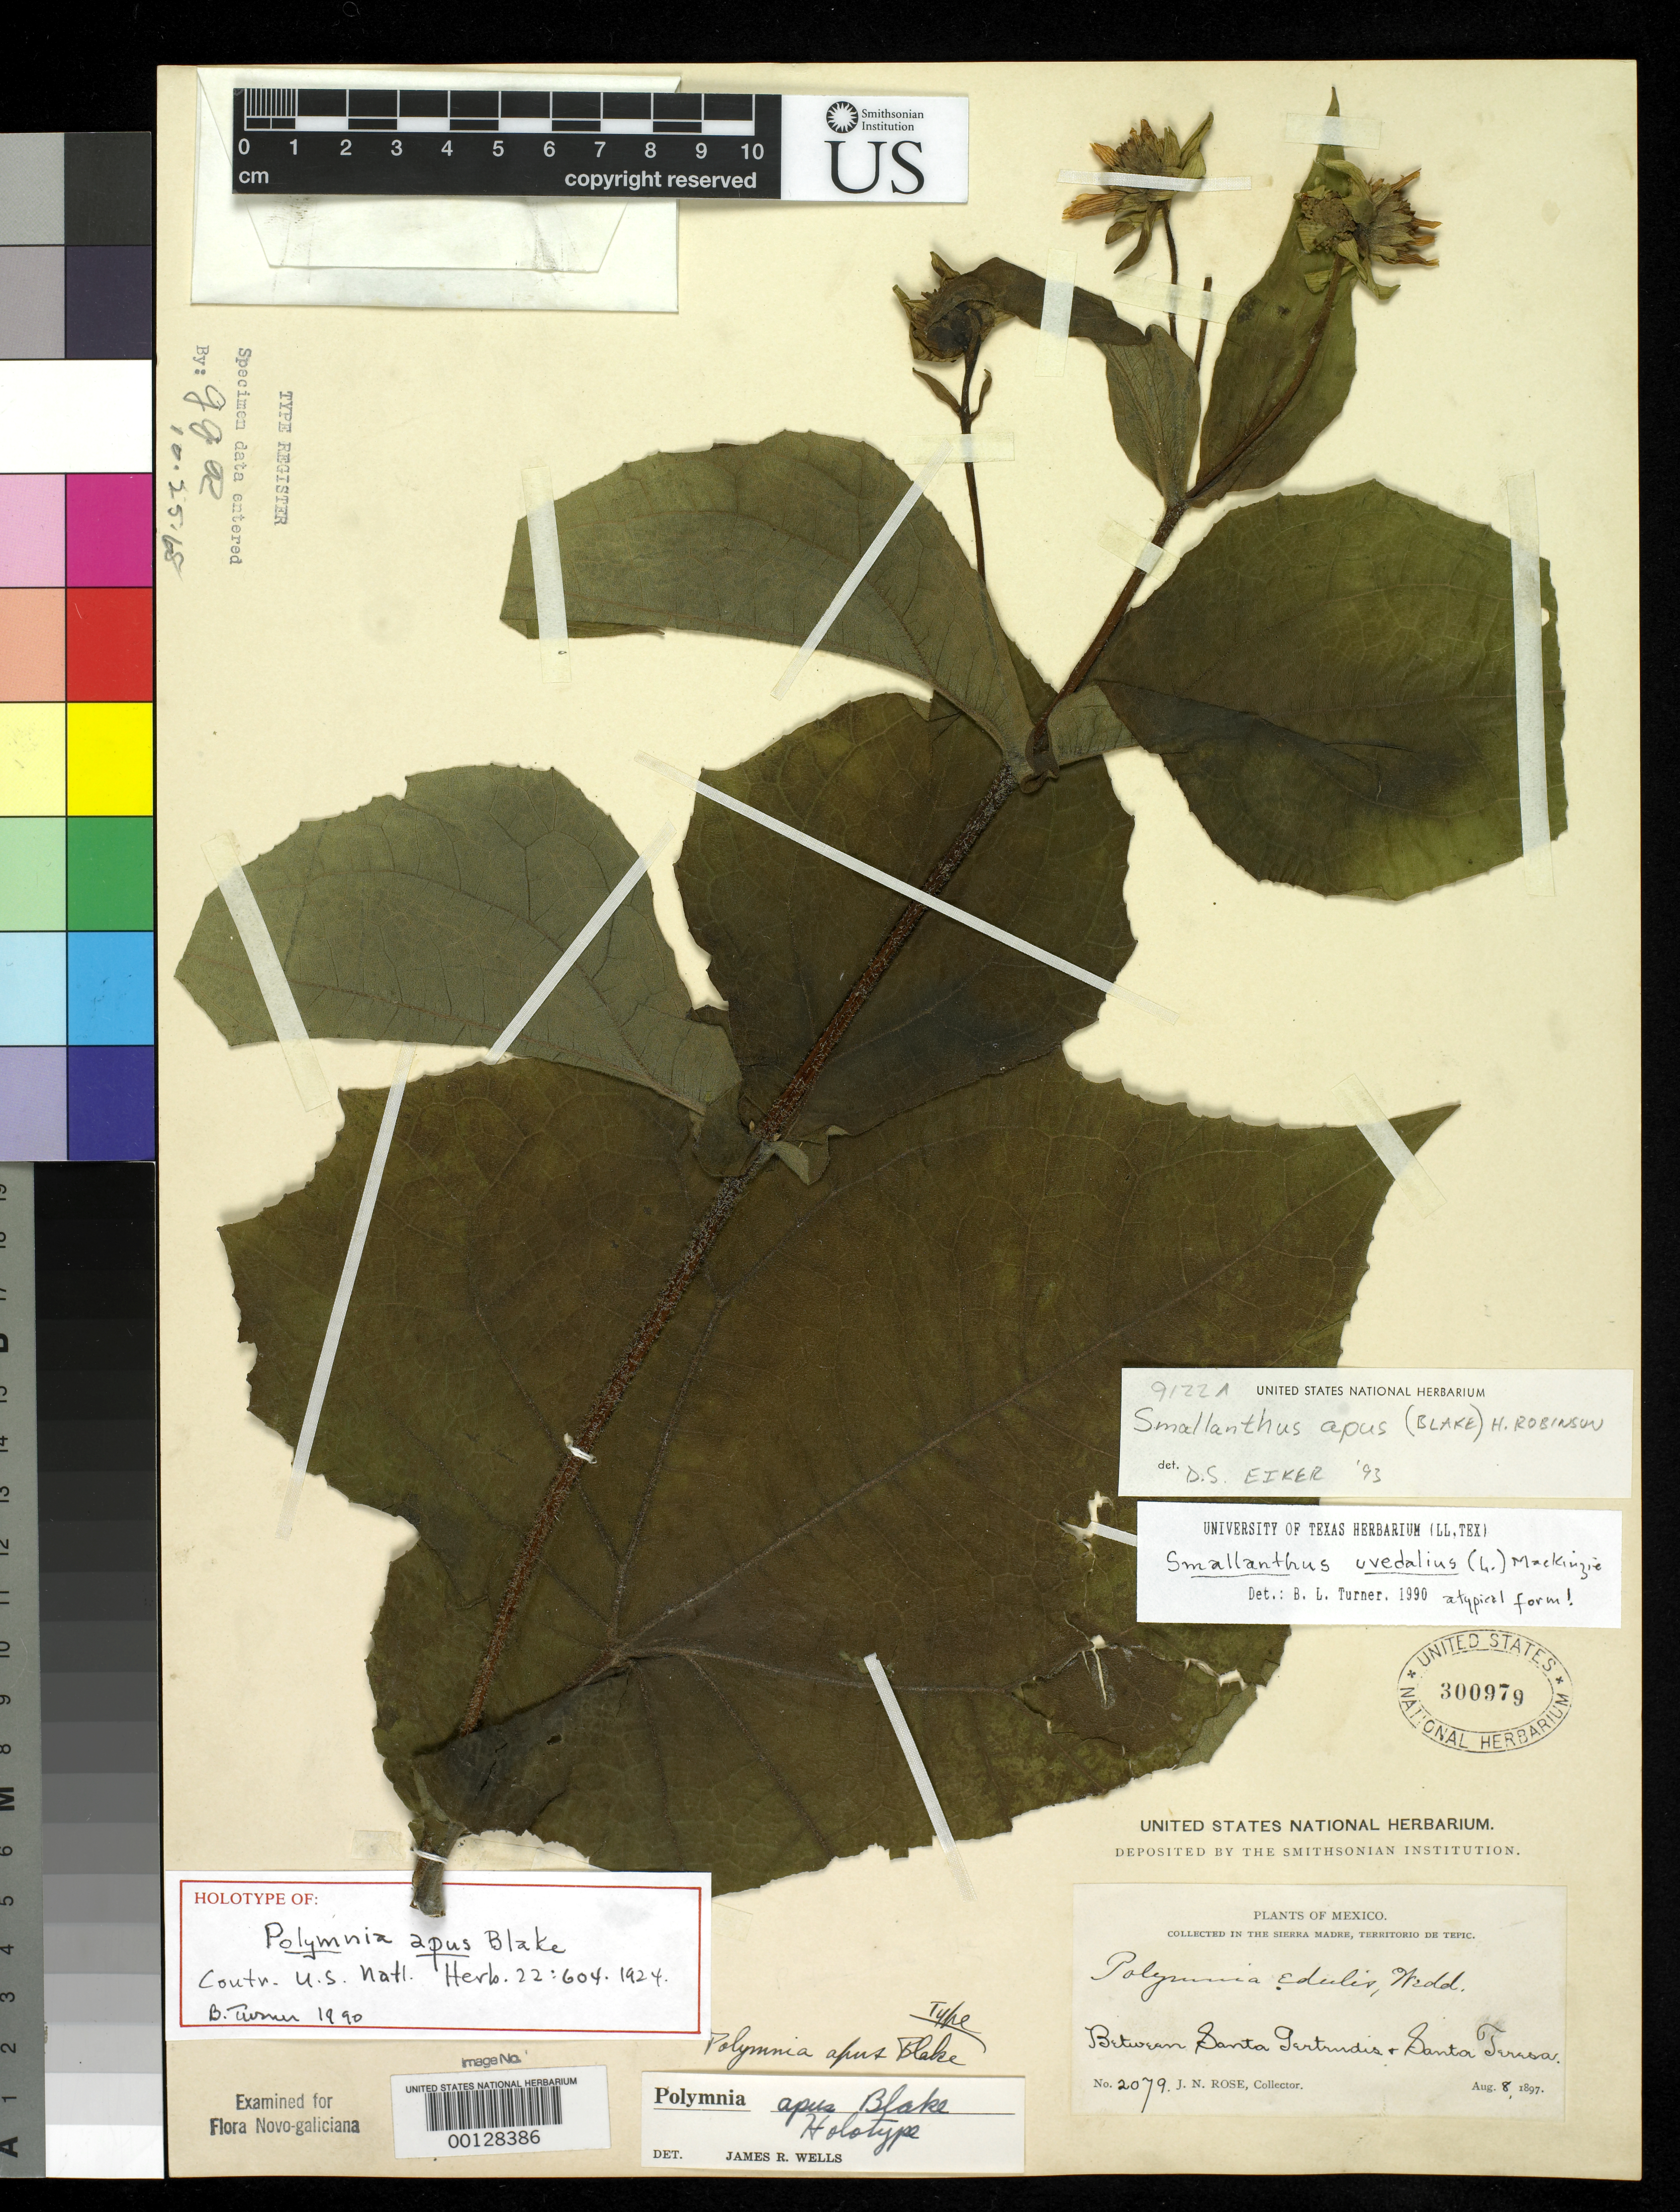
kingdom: Plantae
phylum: Tracheophyta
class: Magnoliopsida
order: Asterales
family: Asteraceae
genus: Polymnia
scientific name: Polymnia apus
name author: S.F. Blake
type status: Holotype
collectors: J. N. Rose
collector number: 2079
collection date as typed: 08 Aug 1897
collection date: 1897-08-08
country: Mexico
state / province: Nayarit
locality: Sierra Madre, between Santa Gertrudis and Santa Teresa.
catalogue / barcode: US 300979